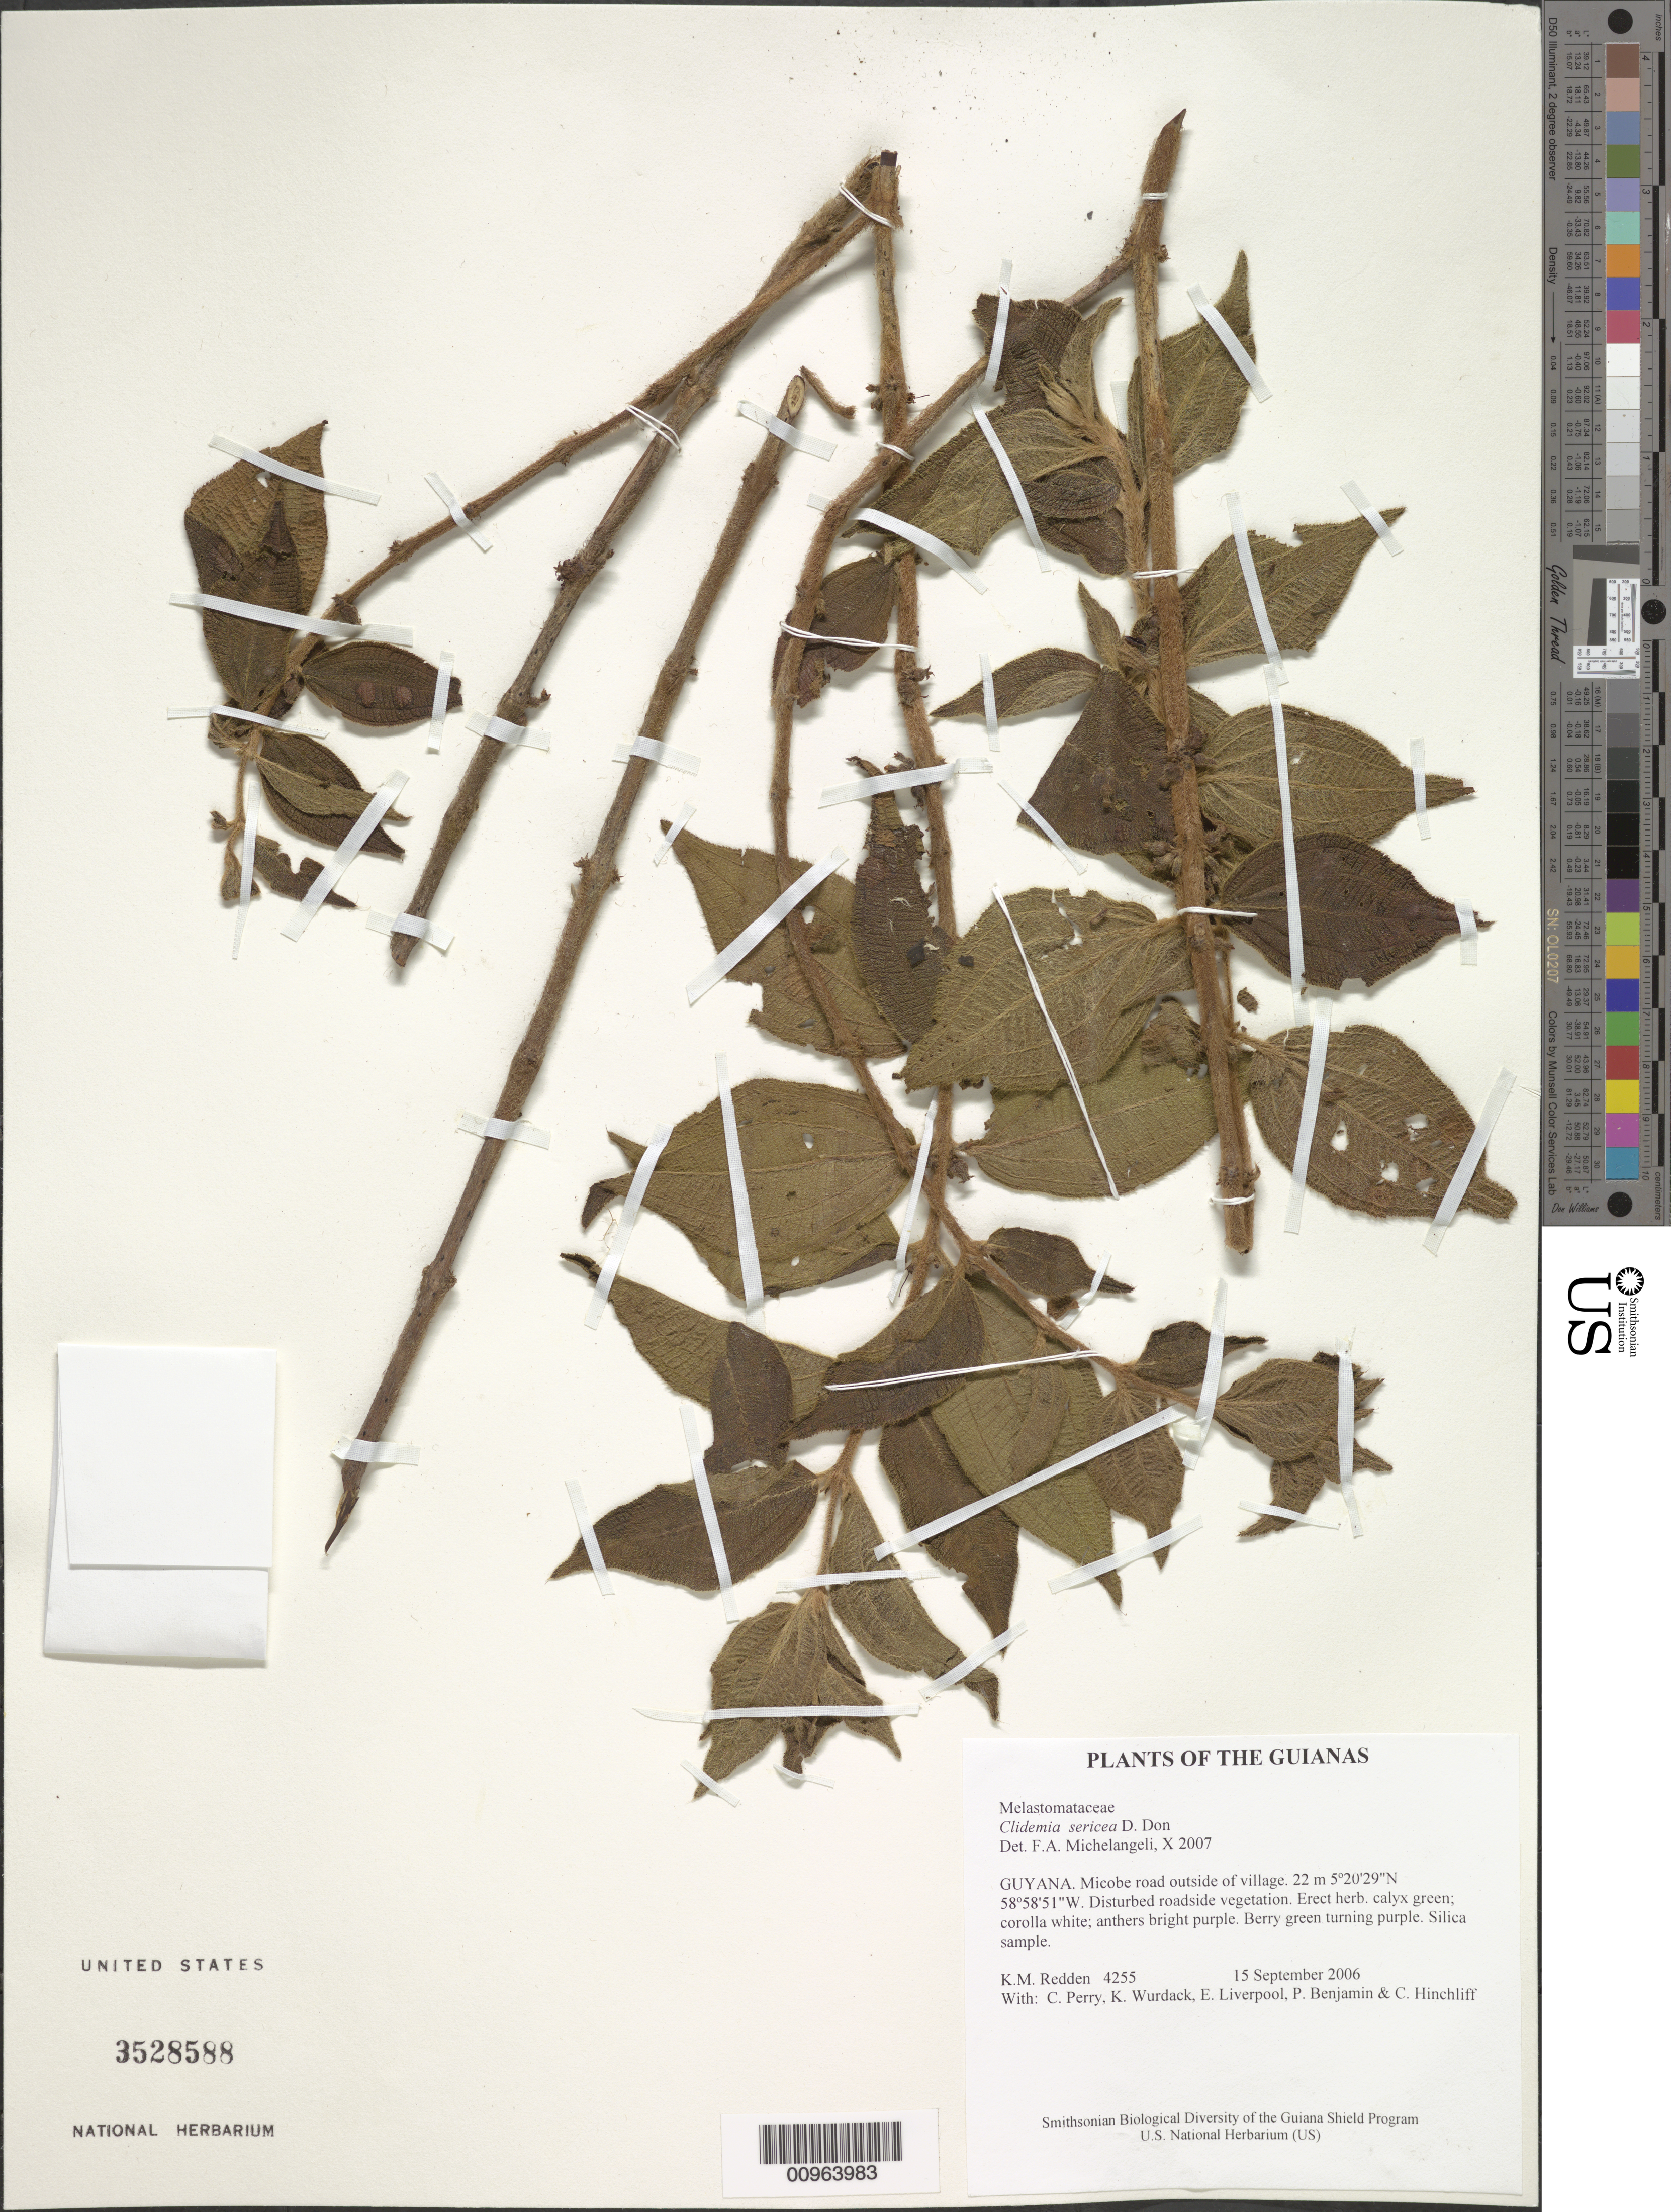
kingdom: Plantae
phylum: Tracheophyta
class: Magnoliopsida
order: Myrtales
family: Melastomataceae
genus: Clidemia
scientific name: Clidemia sericea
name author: D. Don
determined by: Michelangeli, F. A.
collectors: K. M. Redden, C. Perry, K. Wurdack, E. Liverpool, P. Benjamin & C. E. Hinchliff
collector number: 4255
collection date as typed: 15 September 2006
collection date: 2006-09-15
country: Guyana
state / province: Potaro-Siparuni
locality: Micobe road outside of village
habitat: Disturbed roadside vegetation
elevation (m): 22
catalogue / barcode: US 3528588